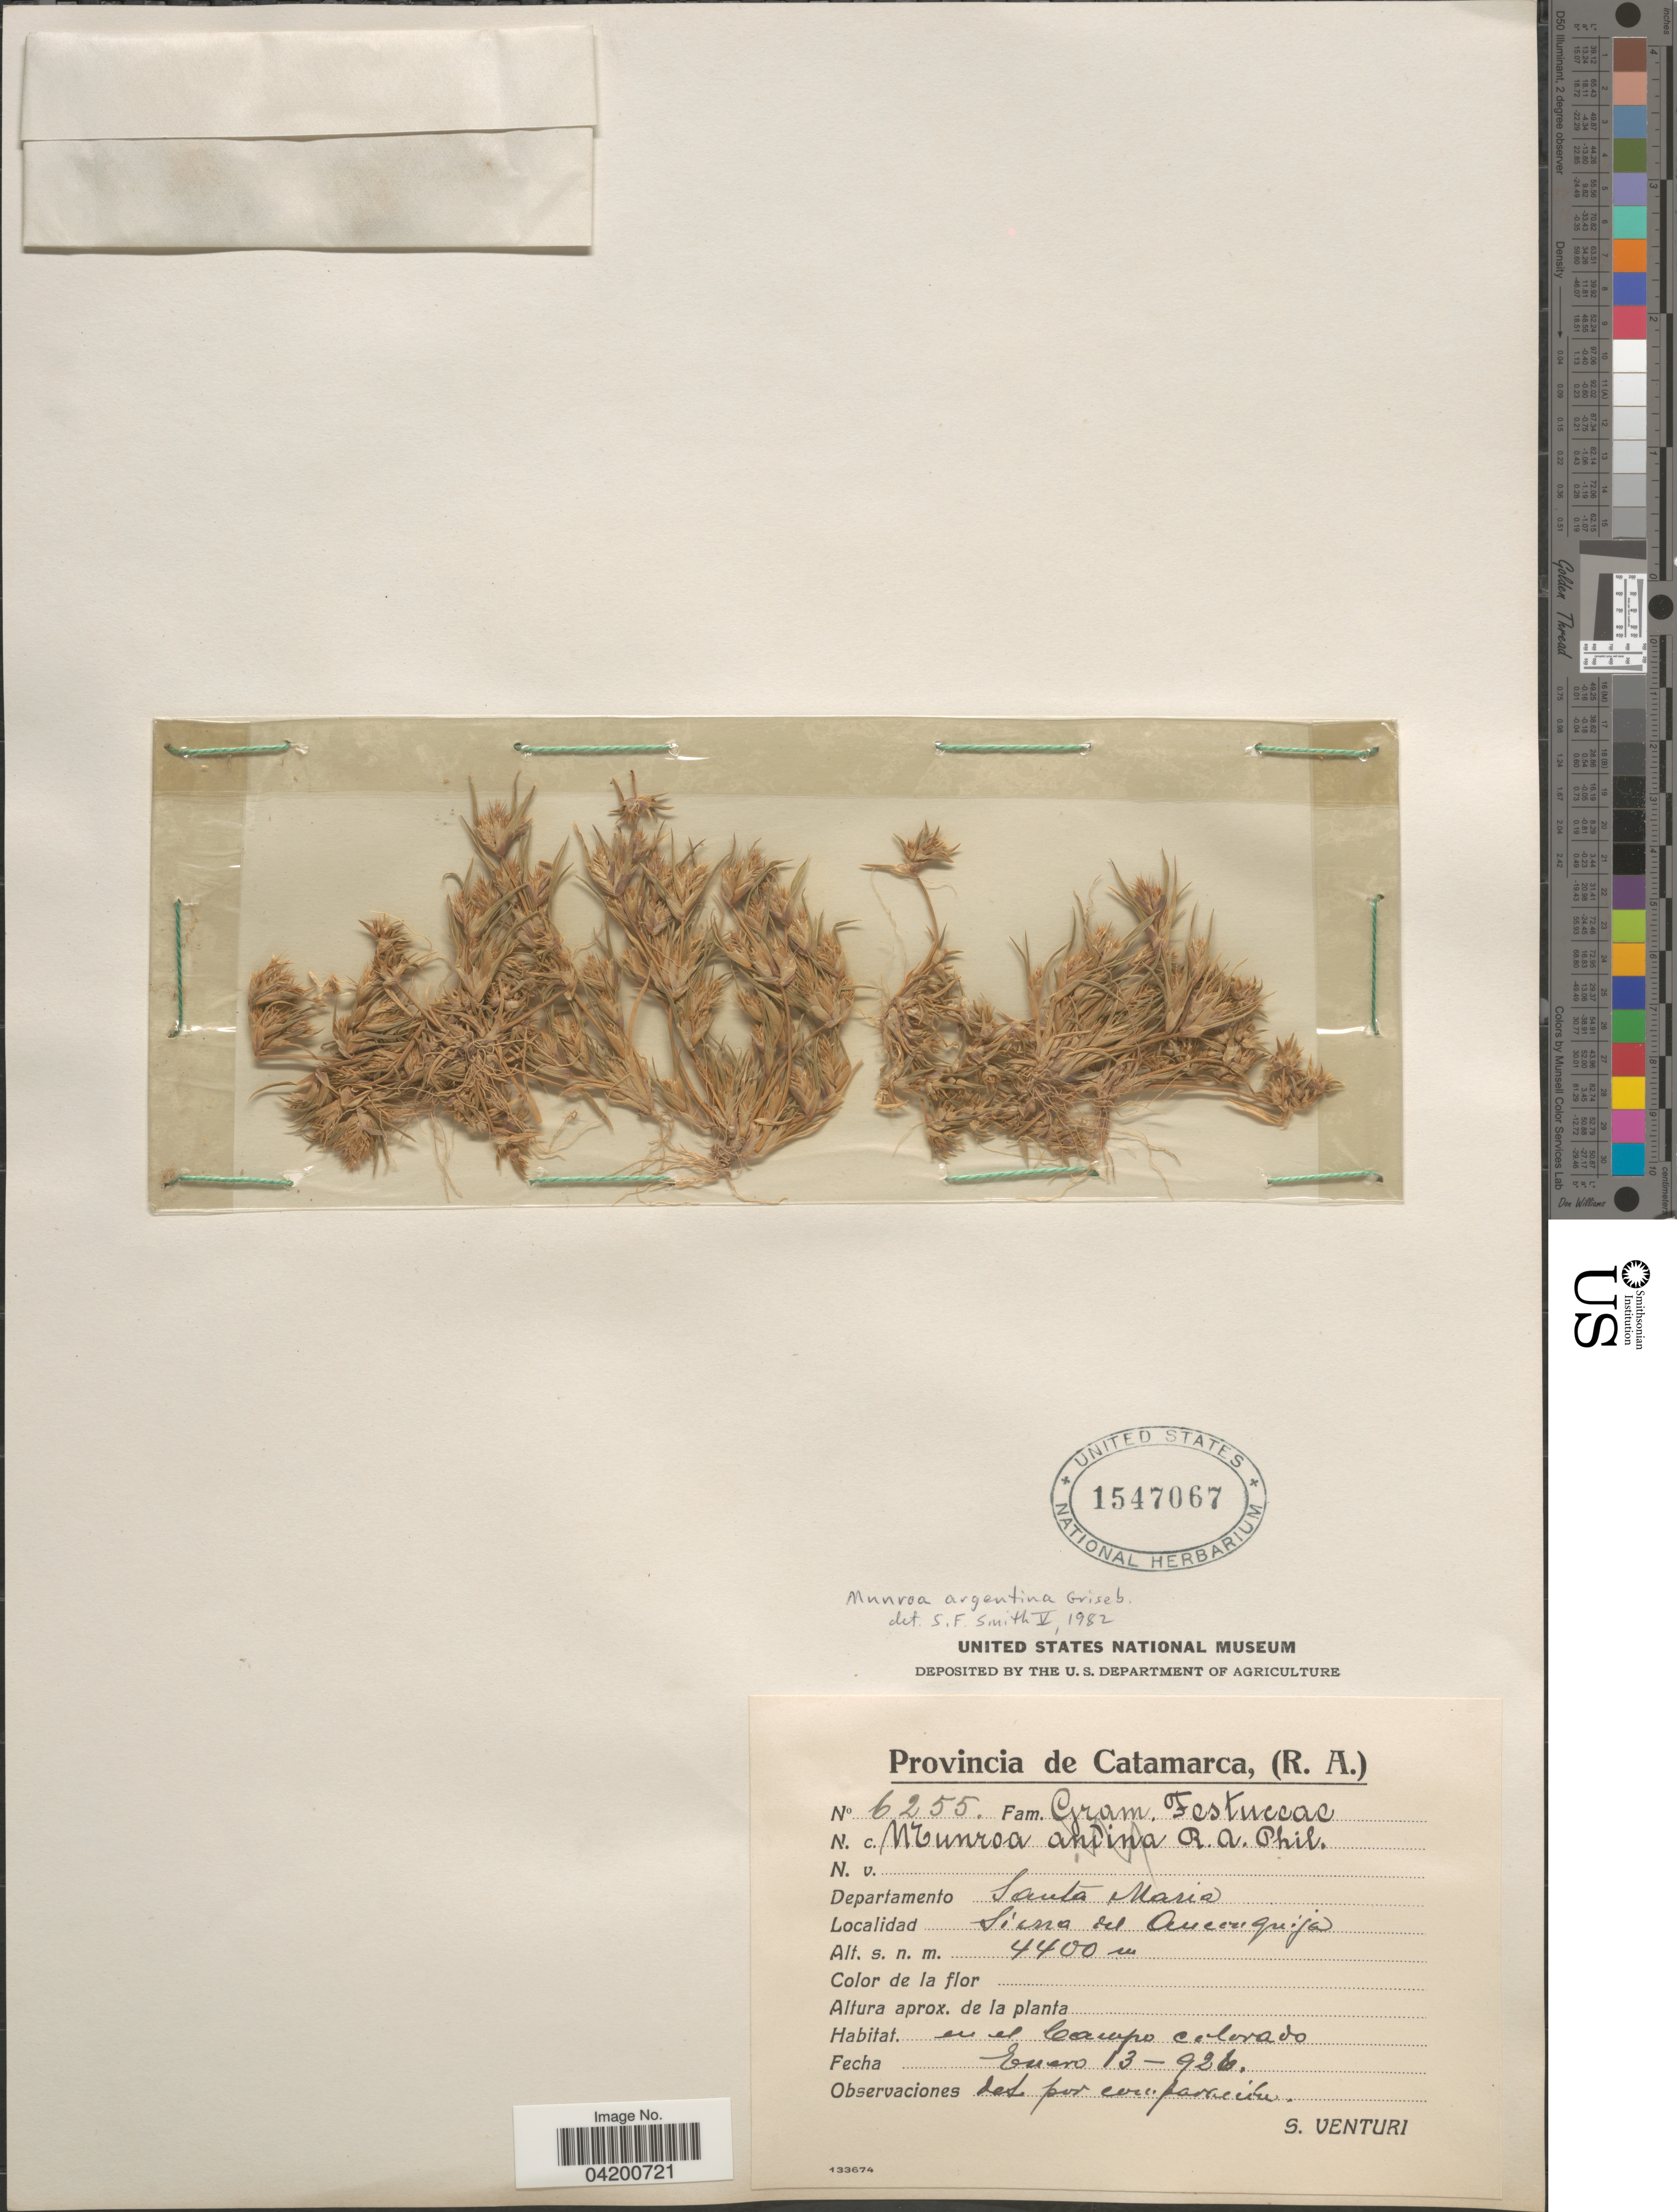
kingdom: Plantae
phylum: Tracheophyta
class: Liliopsida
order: Poales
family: Poaceae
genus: Munroa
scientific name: Munroa argentina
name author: Griseb.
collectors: S. Venturi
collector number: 6255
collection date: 1926-01-13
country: Argentina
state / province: Catamarca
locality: (R.A.). Departamento Santa Maria. Sierra del Anconquija.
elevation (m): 4400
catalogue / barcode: US 1547067